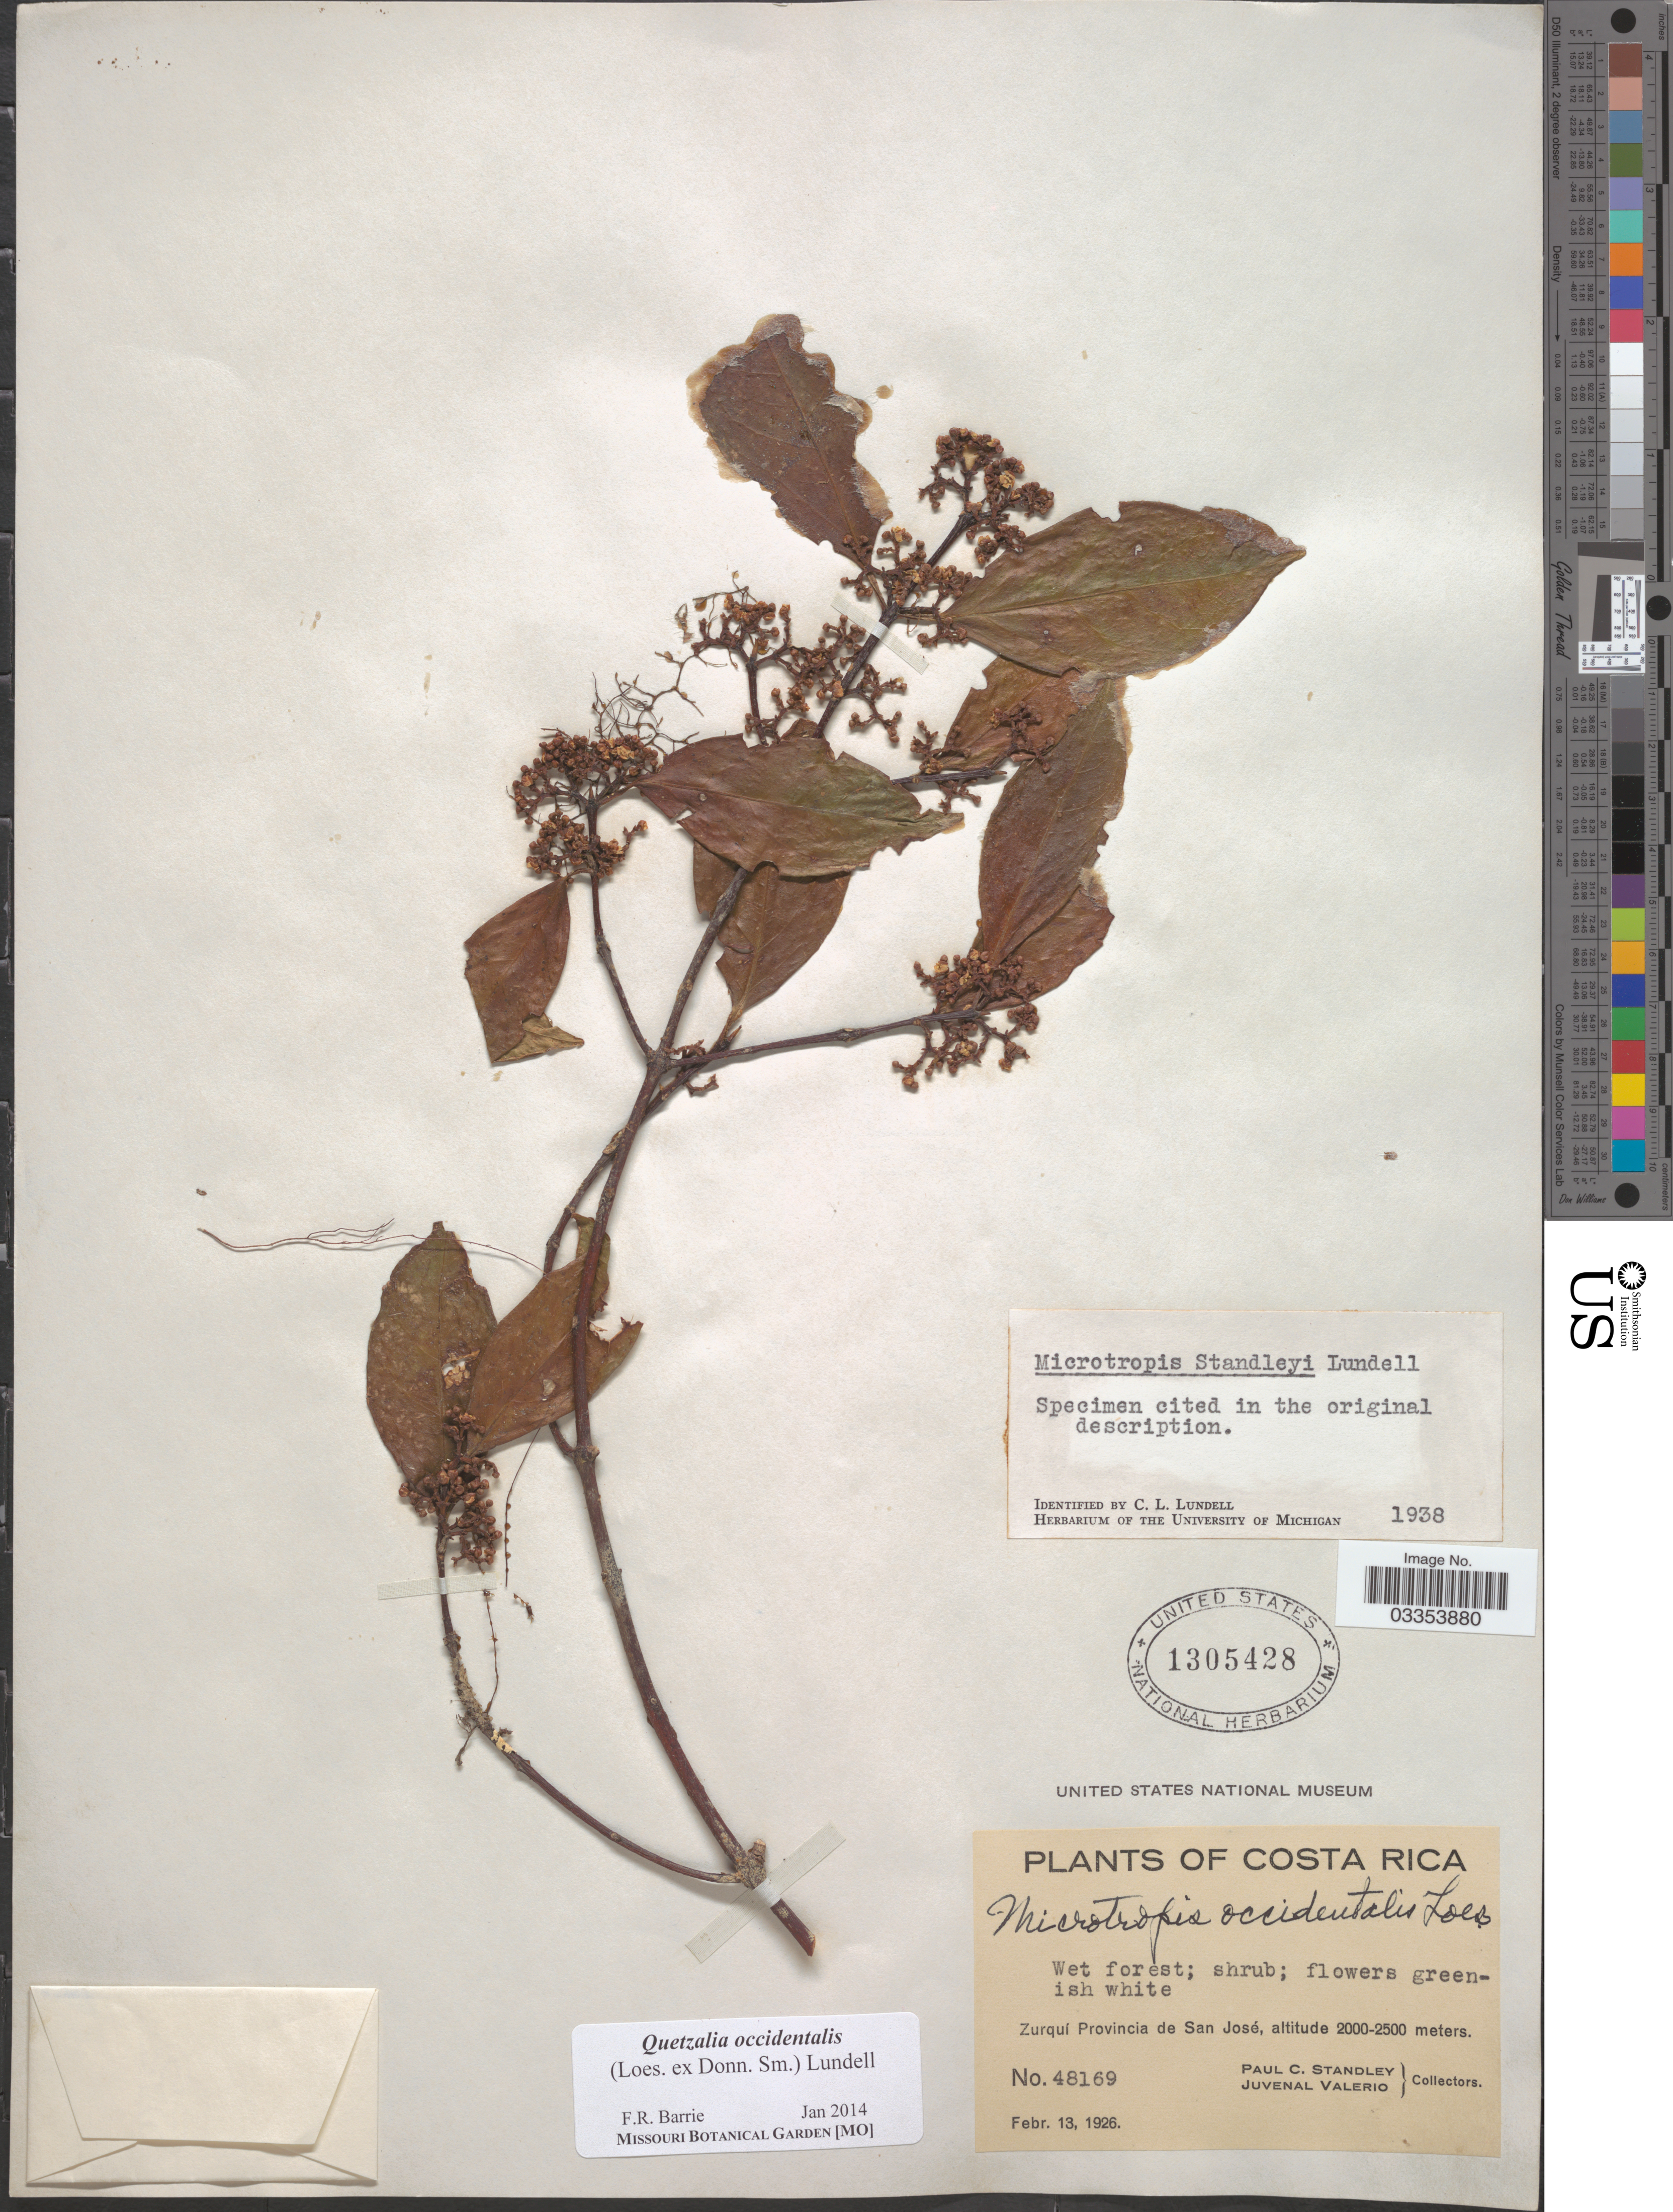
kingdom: Plantae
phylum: Tracheophyta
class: Magnoliopsida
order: Celastrales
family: Celastraceae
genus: Microtropis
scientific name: Microtropis occidentalis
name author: Loes.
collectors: P. C. Standley & J. Valerio R.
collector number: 48169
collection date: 1926-02-13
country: Costa Rica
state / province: San José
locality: Zurquí.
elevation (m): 2000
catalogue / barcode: US 1305428